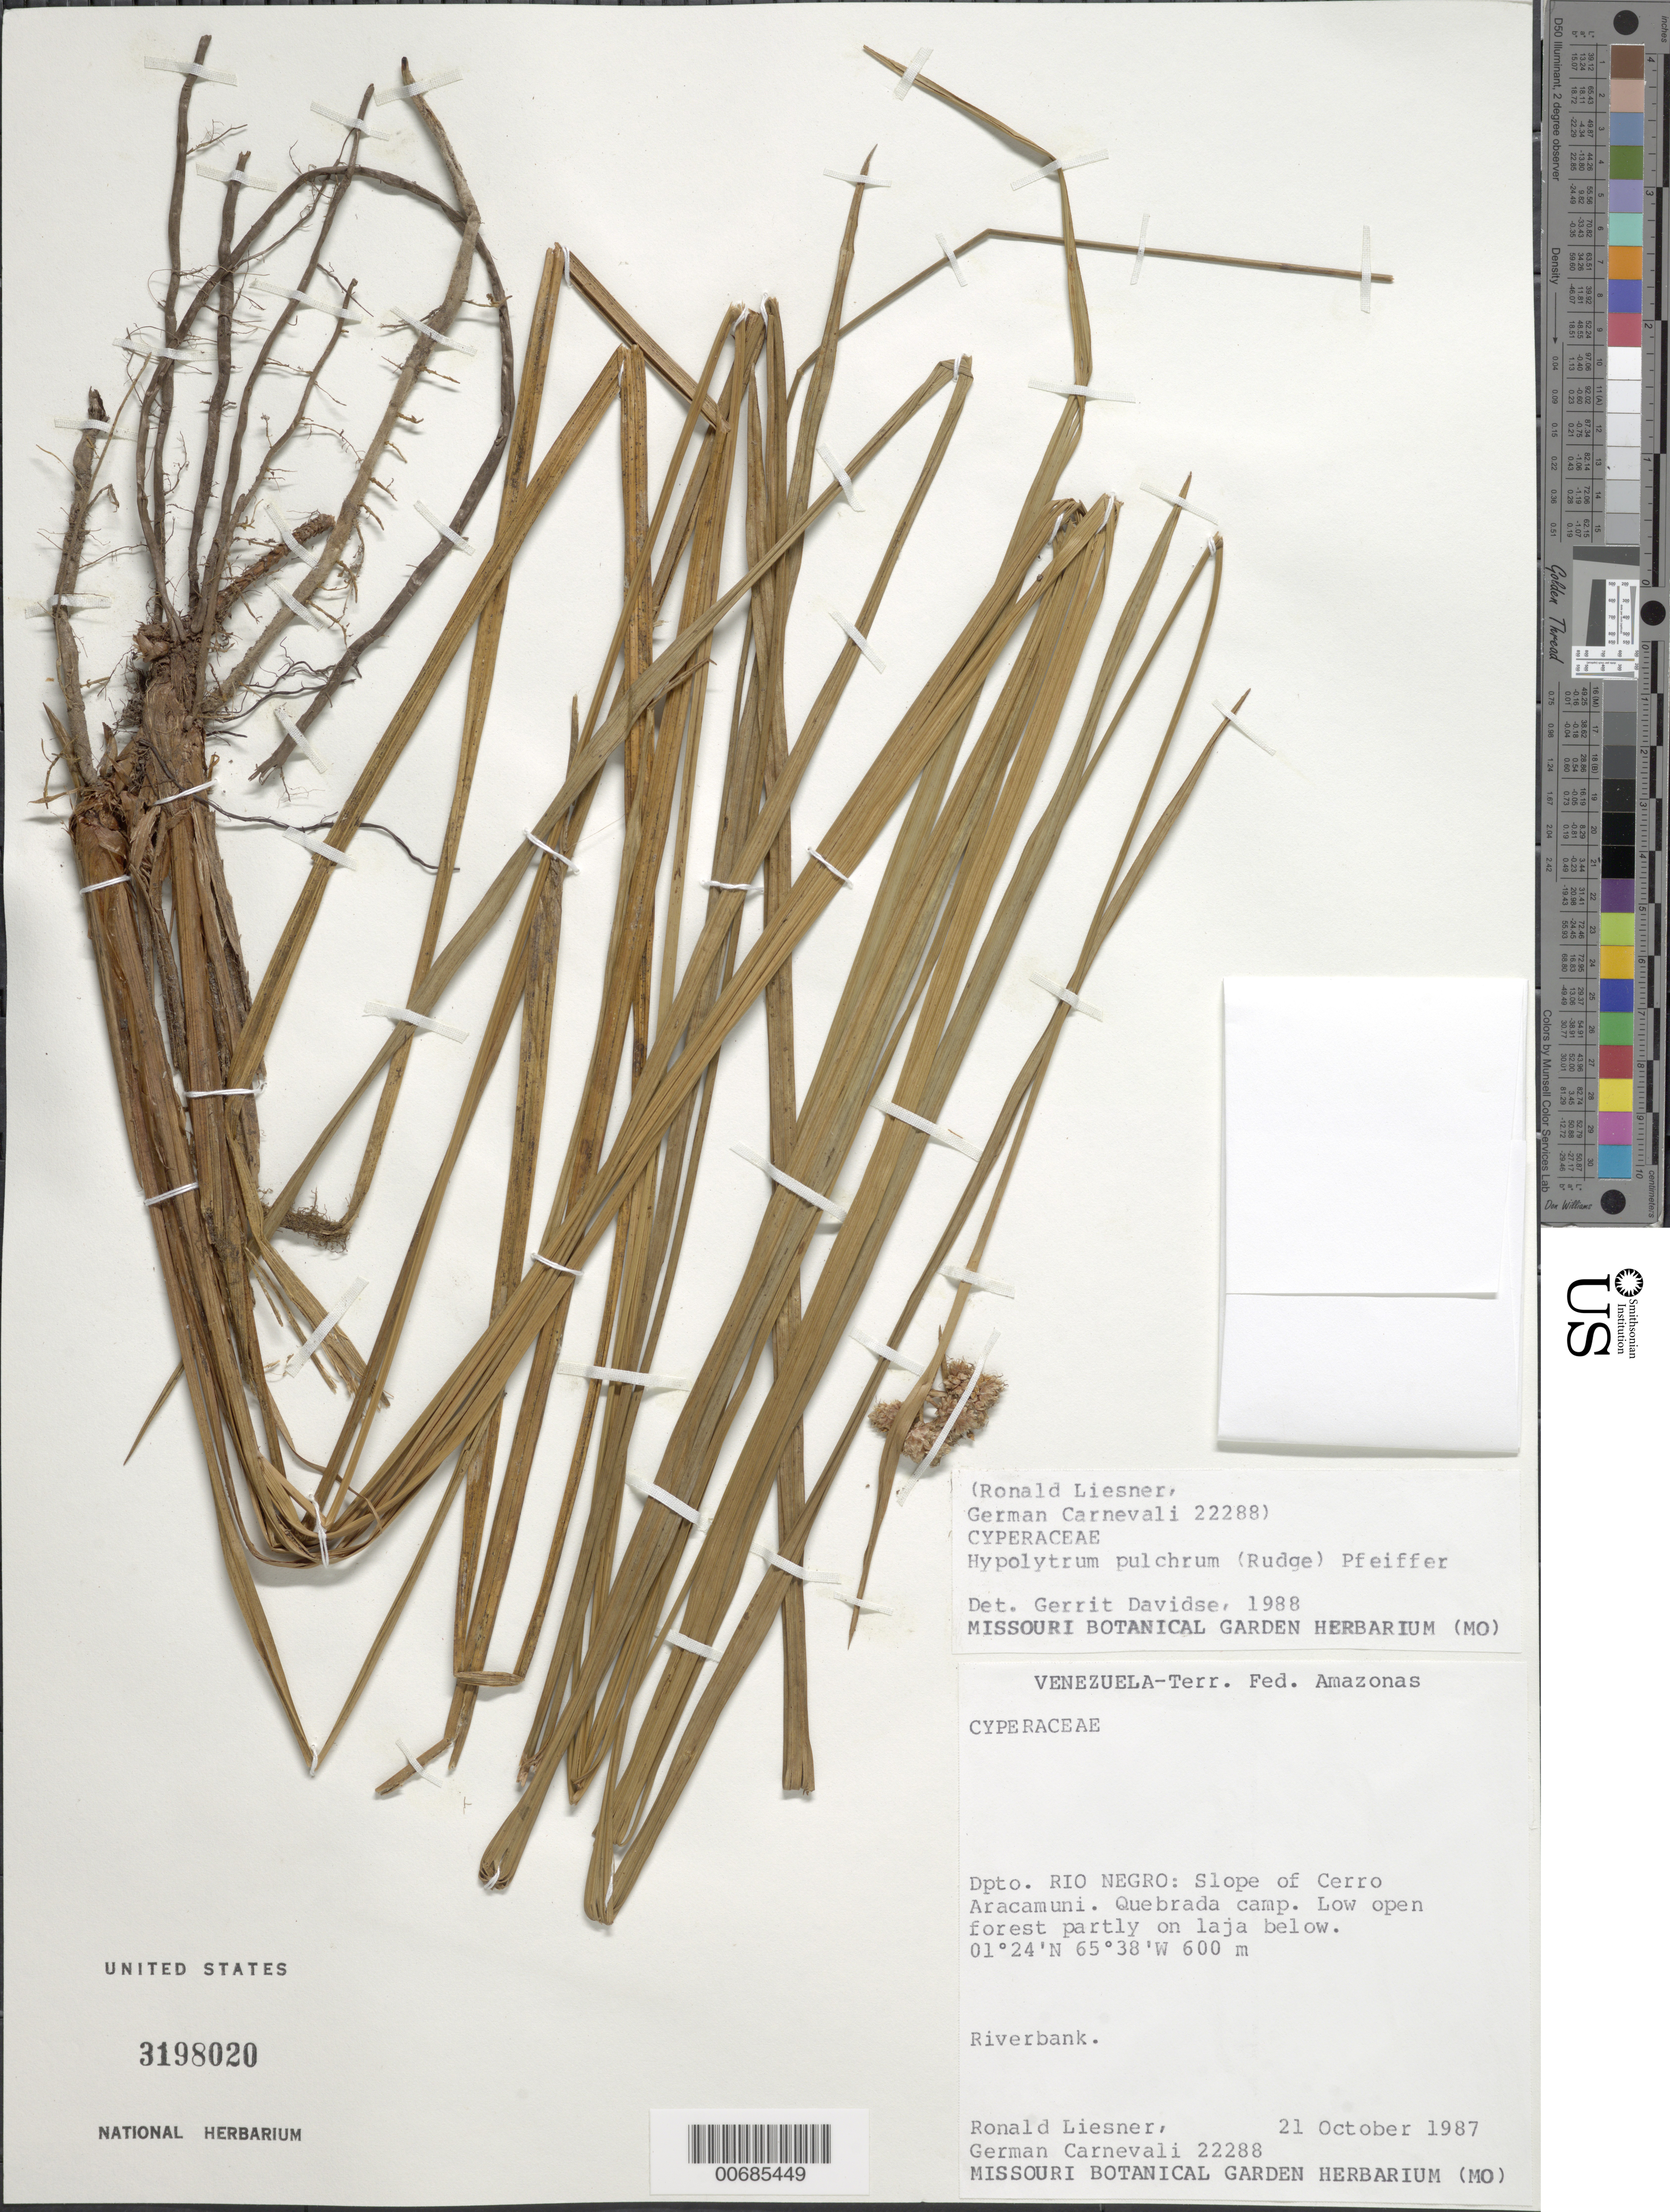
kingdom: Plantae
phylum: Tracheophyta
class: Liliopsida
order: Poales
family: Cyperaceae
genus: Hypolytrum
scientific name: Hypolytrum pulchrum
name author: (Rudge) H. Pfeiff.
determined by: Davidse, Gerrit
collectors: R. L. Liesner & G. Carnevali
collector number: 22288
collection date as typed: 21-Oct-87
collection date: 1987-10-21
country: Venezuela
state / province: Amazonas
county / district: Río Negro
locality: Cerro Aracamuni, slope, Quebrada camp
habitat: Riverbank. Forested slope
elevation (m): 600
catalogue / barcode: US 3198020